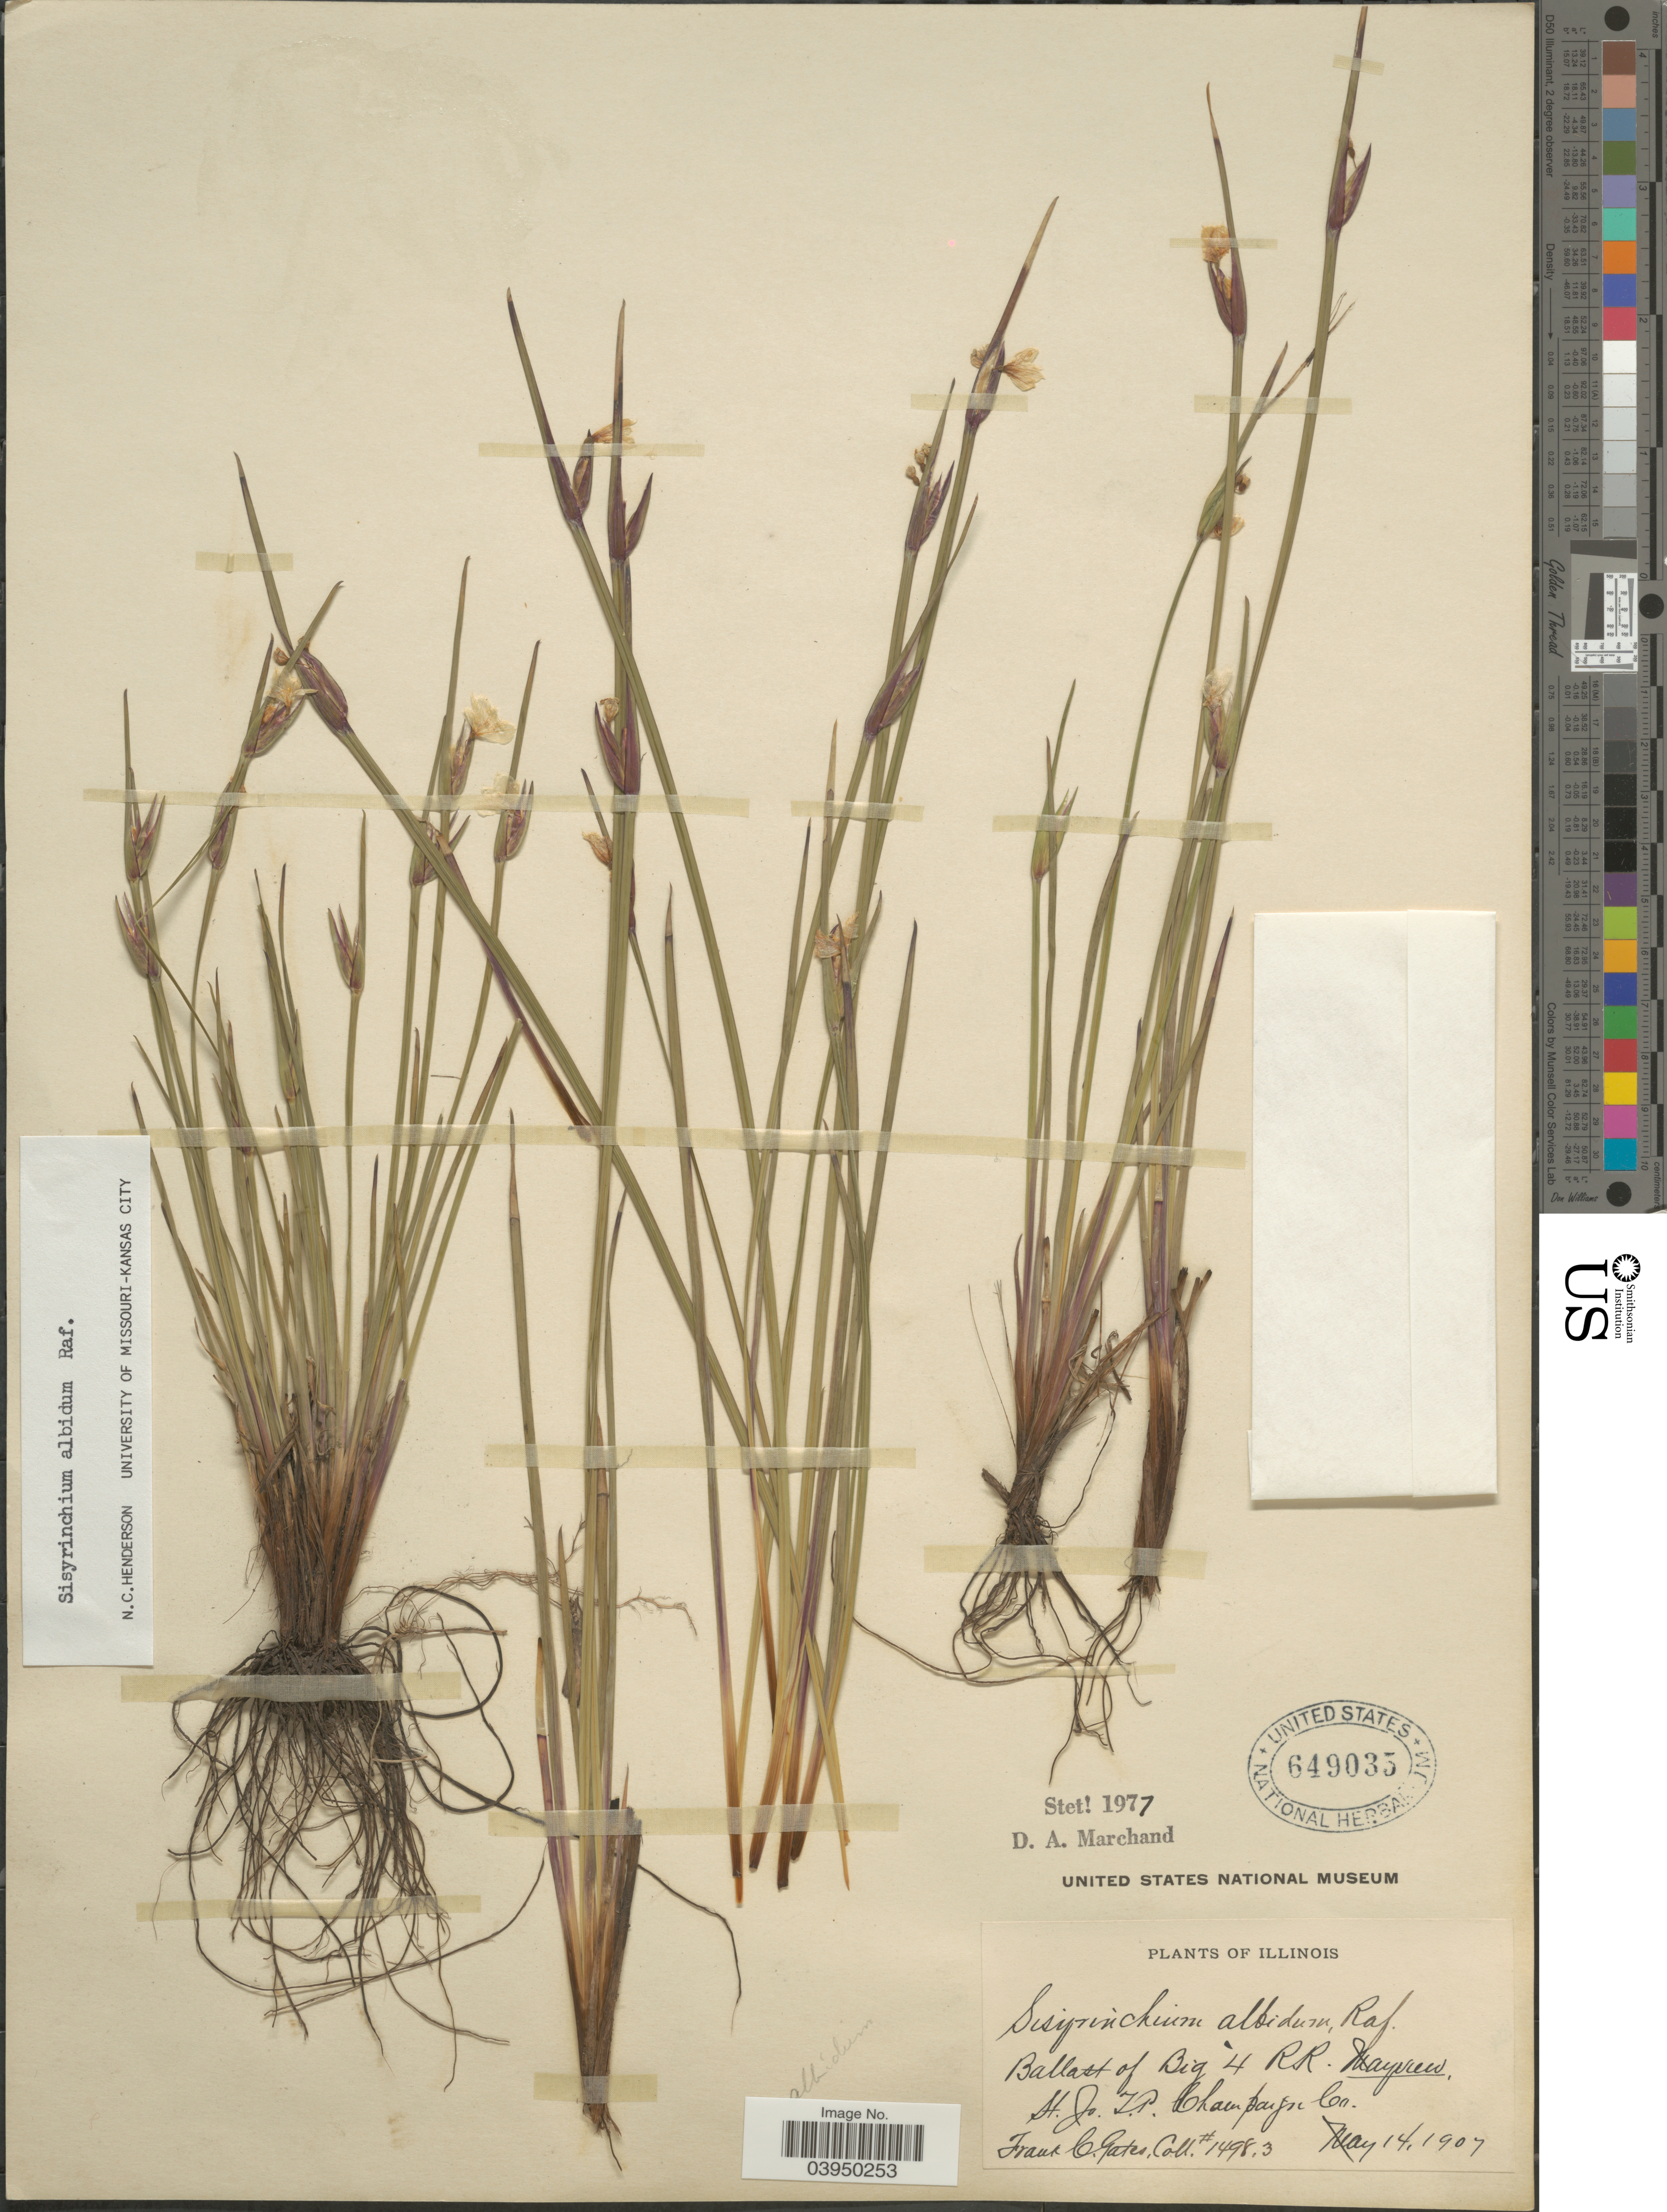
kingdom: Plantae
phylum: Tracheophyta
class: Liliopsida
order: Asparagales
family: Iridaceae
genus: Sisyrinchium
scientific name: Sisyrinchium albidum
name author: Raf.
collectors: F. C. Gates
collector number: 1498.3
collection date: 1907-05-14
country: United States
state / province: Illinois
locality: Ballast of Big 4 R.R. St. Jo. T.P. Champaign Co.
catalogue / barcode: US 649035